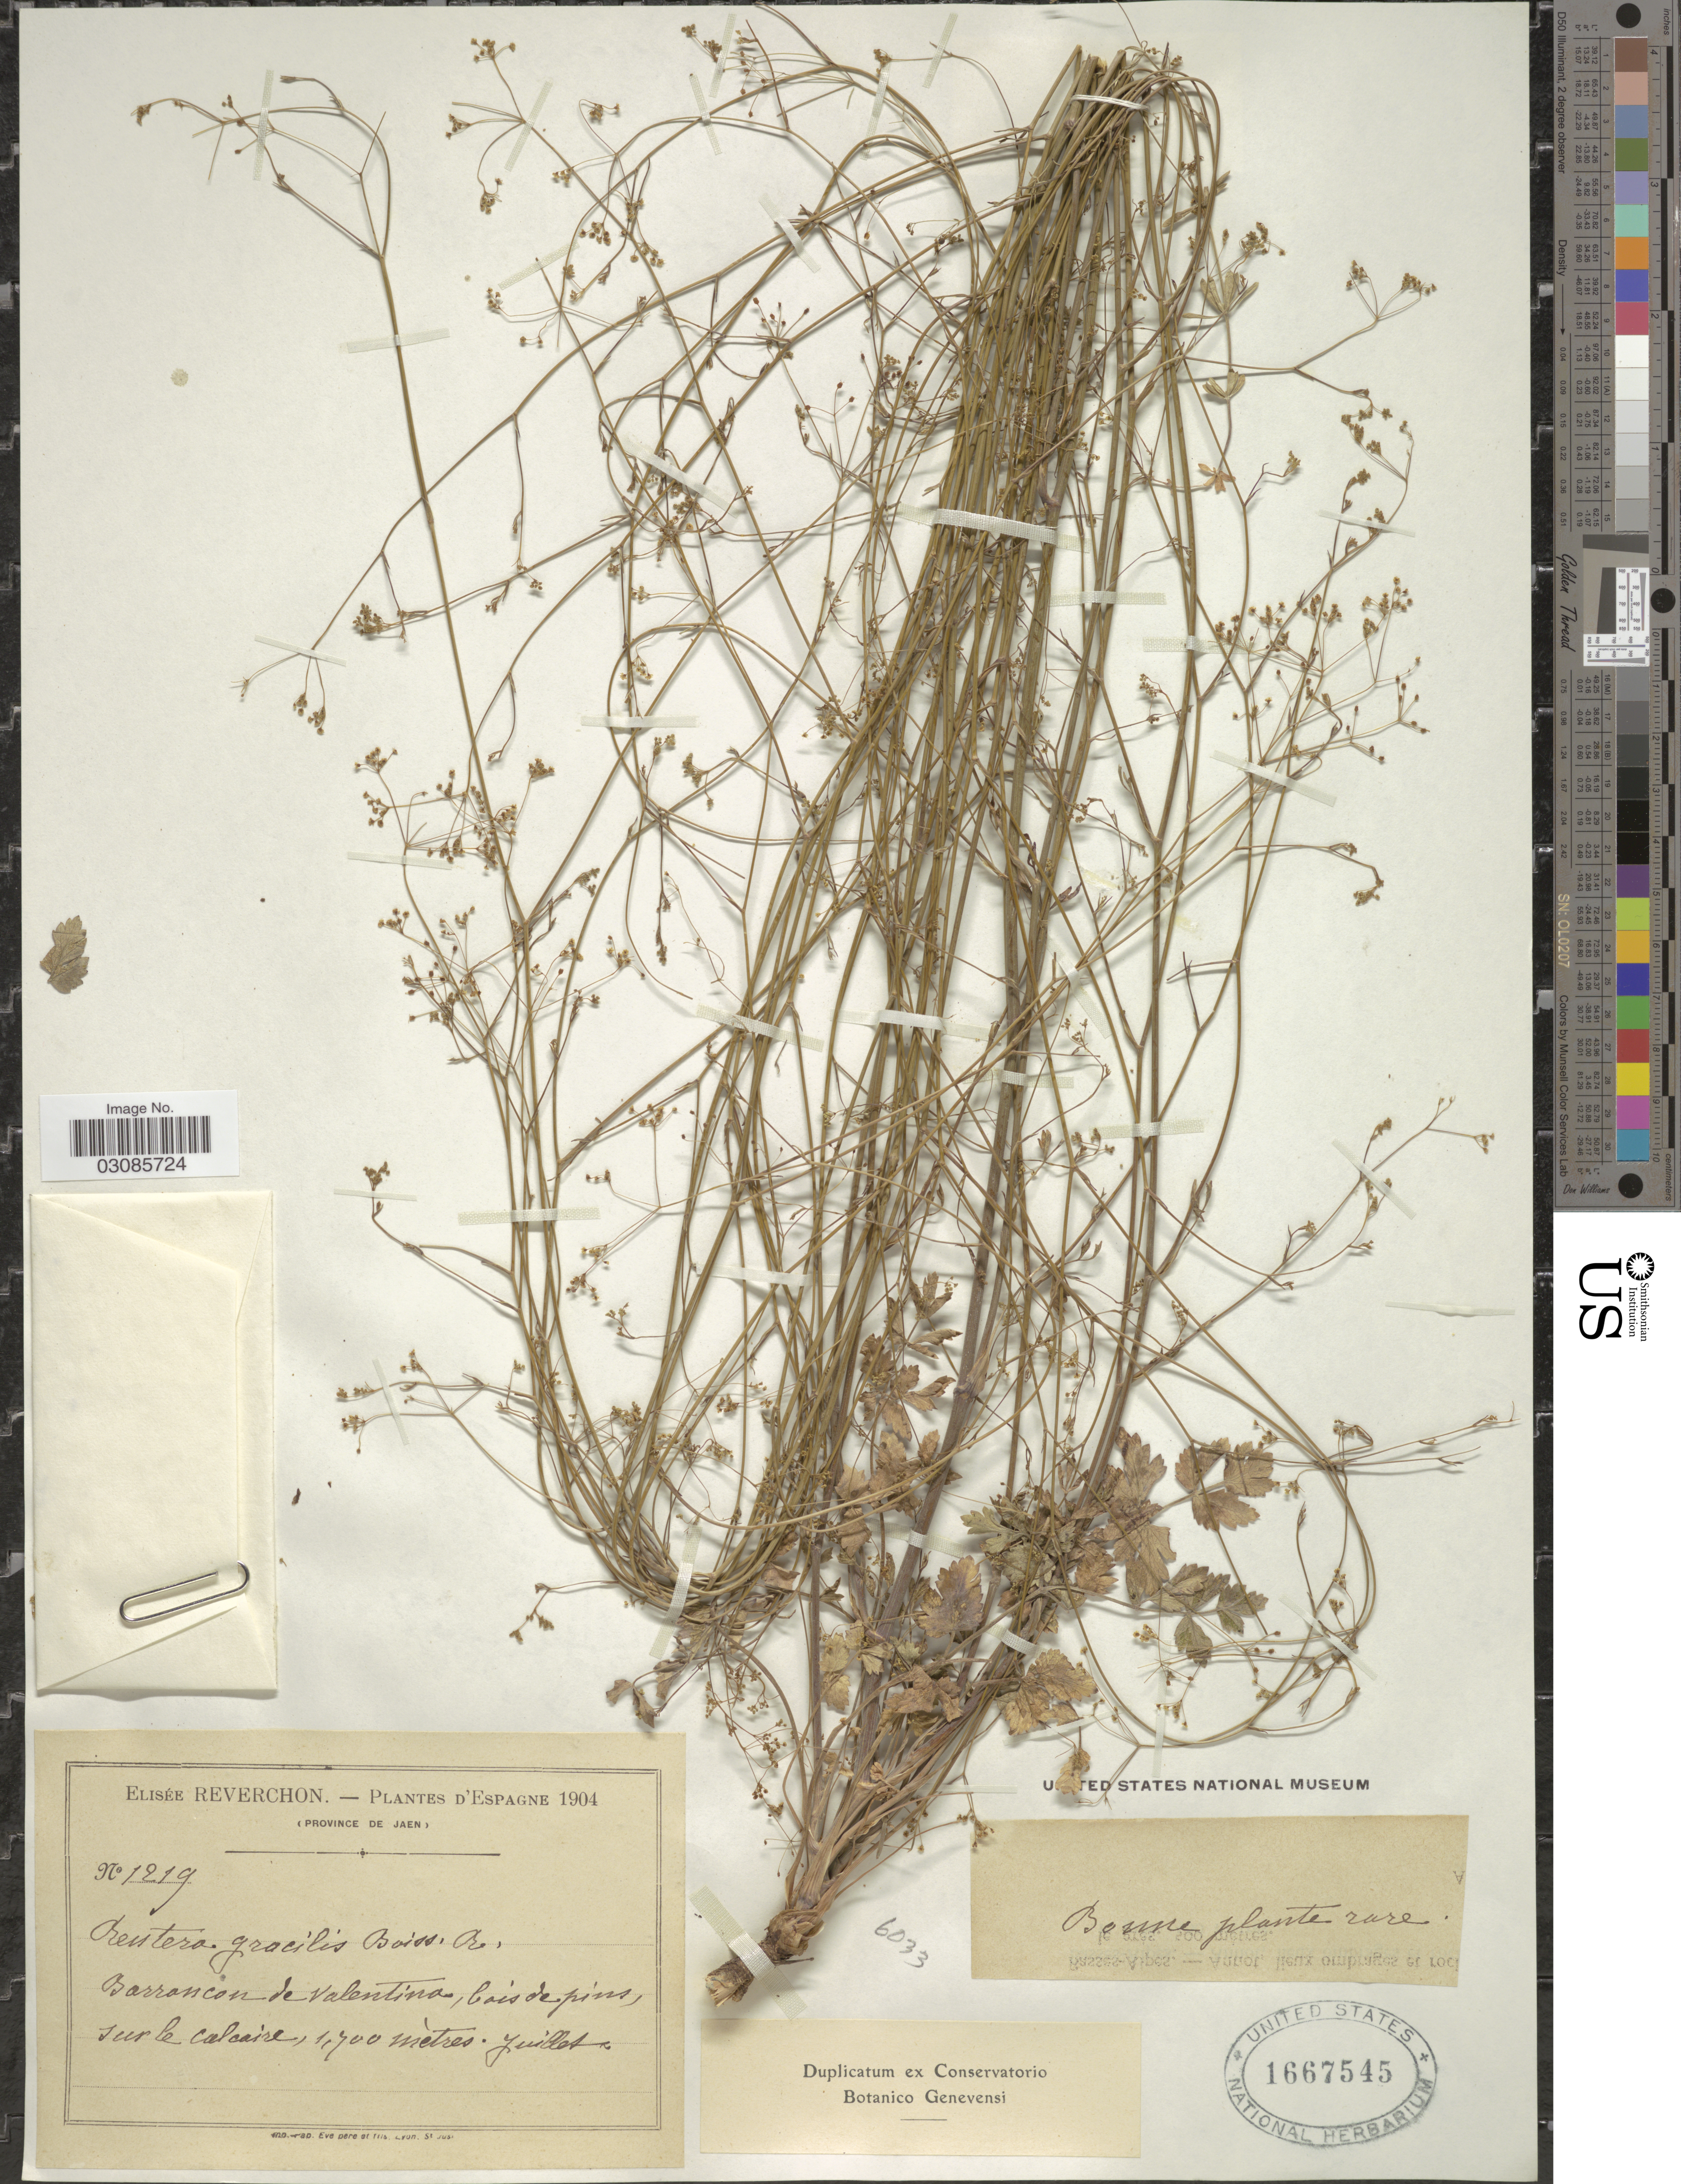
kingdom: Plantae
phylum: Tracheophyta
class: Magnoliopsida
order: Apiales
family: Apiaceae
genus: Pimpinella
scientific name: Pimpinella propinqua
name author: H. Wolff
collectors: E. Reverchon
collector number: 1219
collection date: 1904-07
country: Spain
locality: D'Espagne. (Province de Jaen). Barroncon de Valentina, bois de pins, sur le calcaire.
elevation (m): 1700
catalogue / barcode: US 1667545